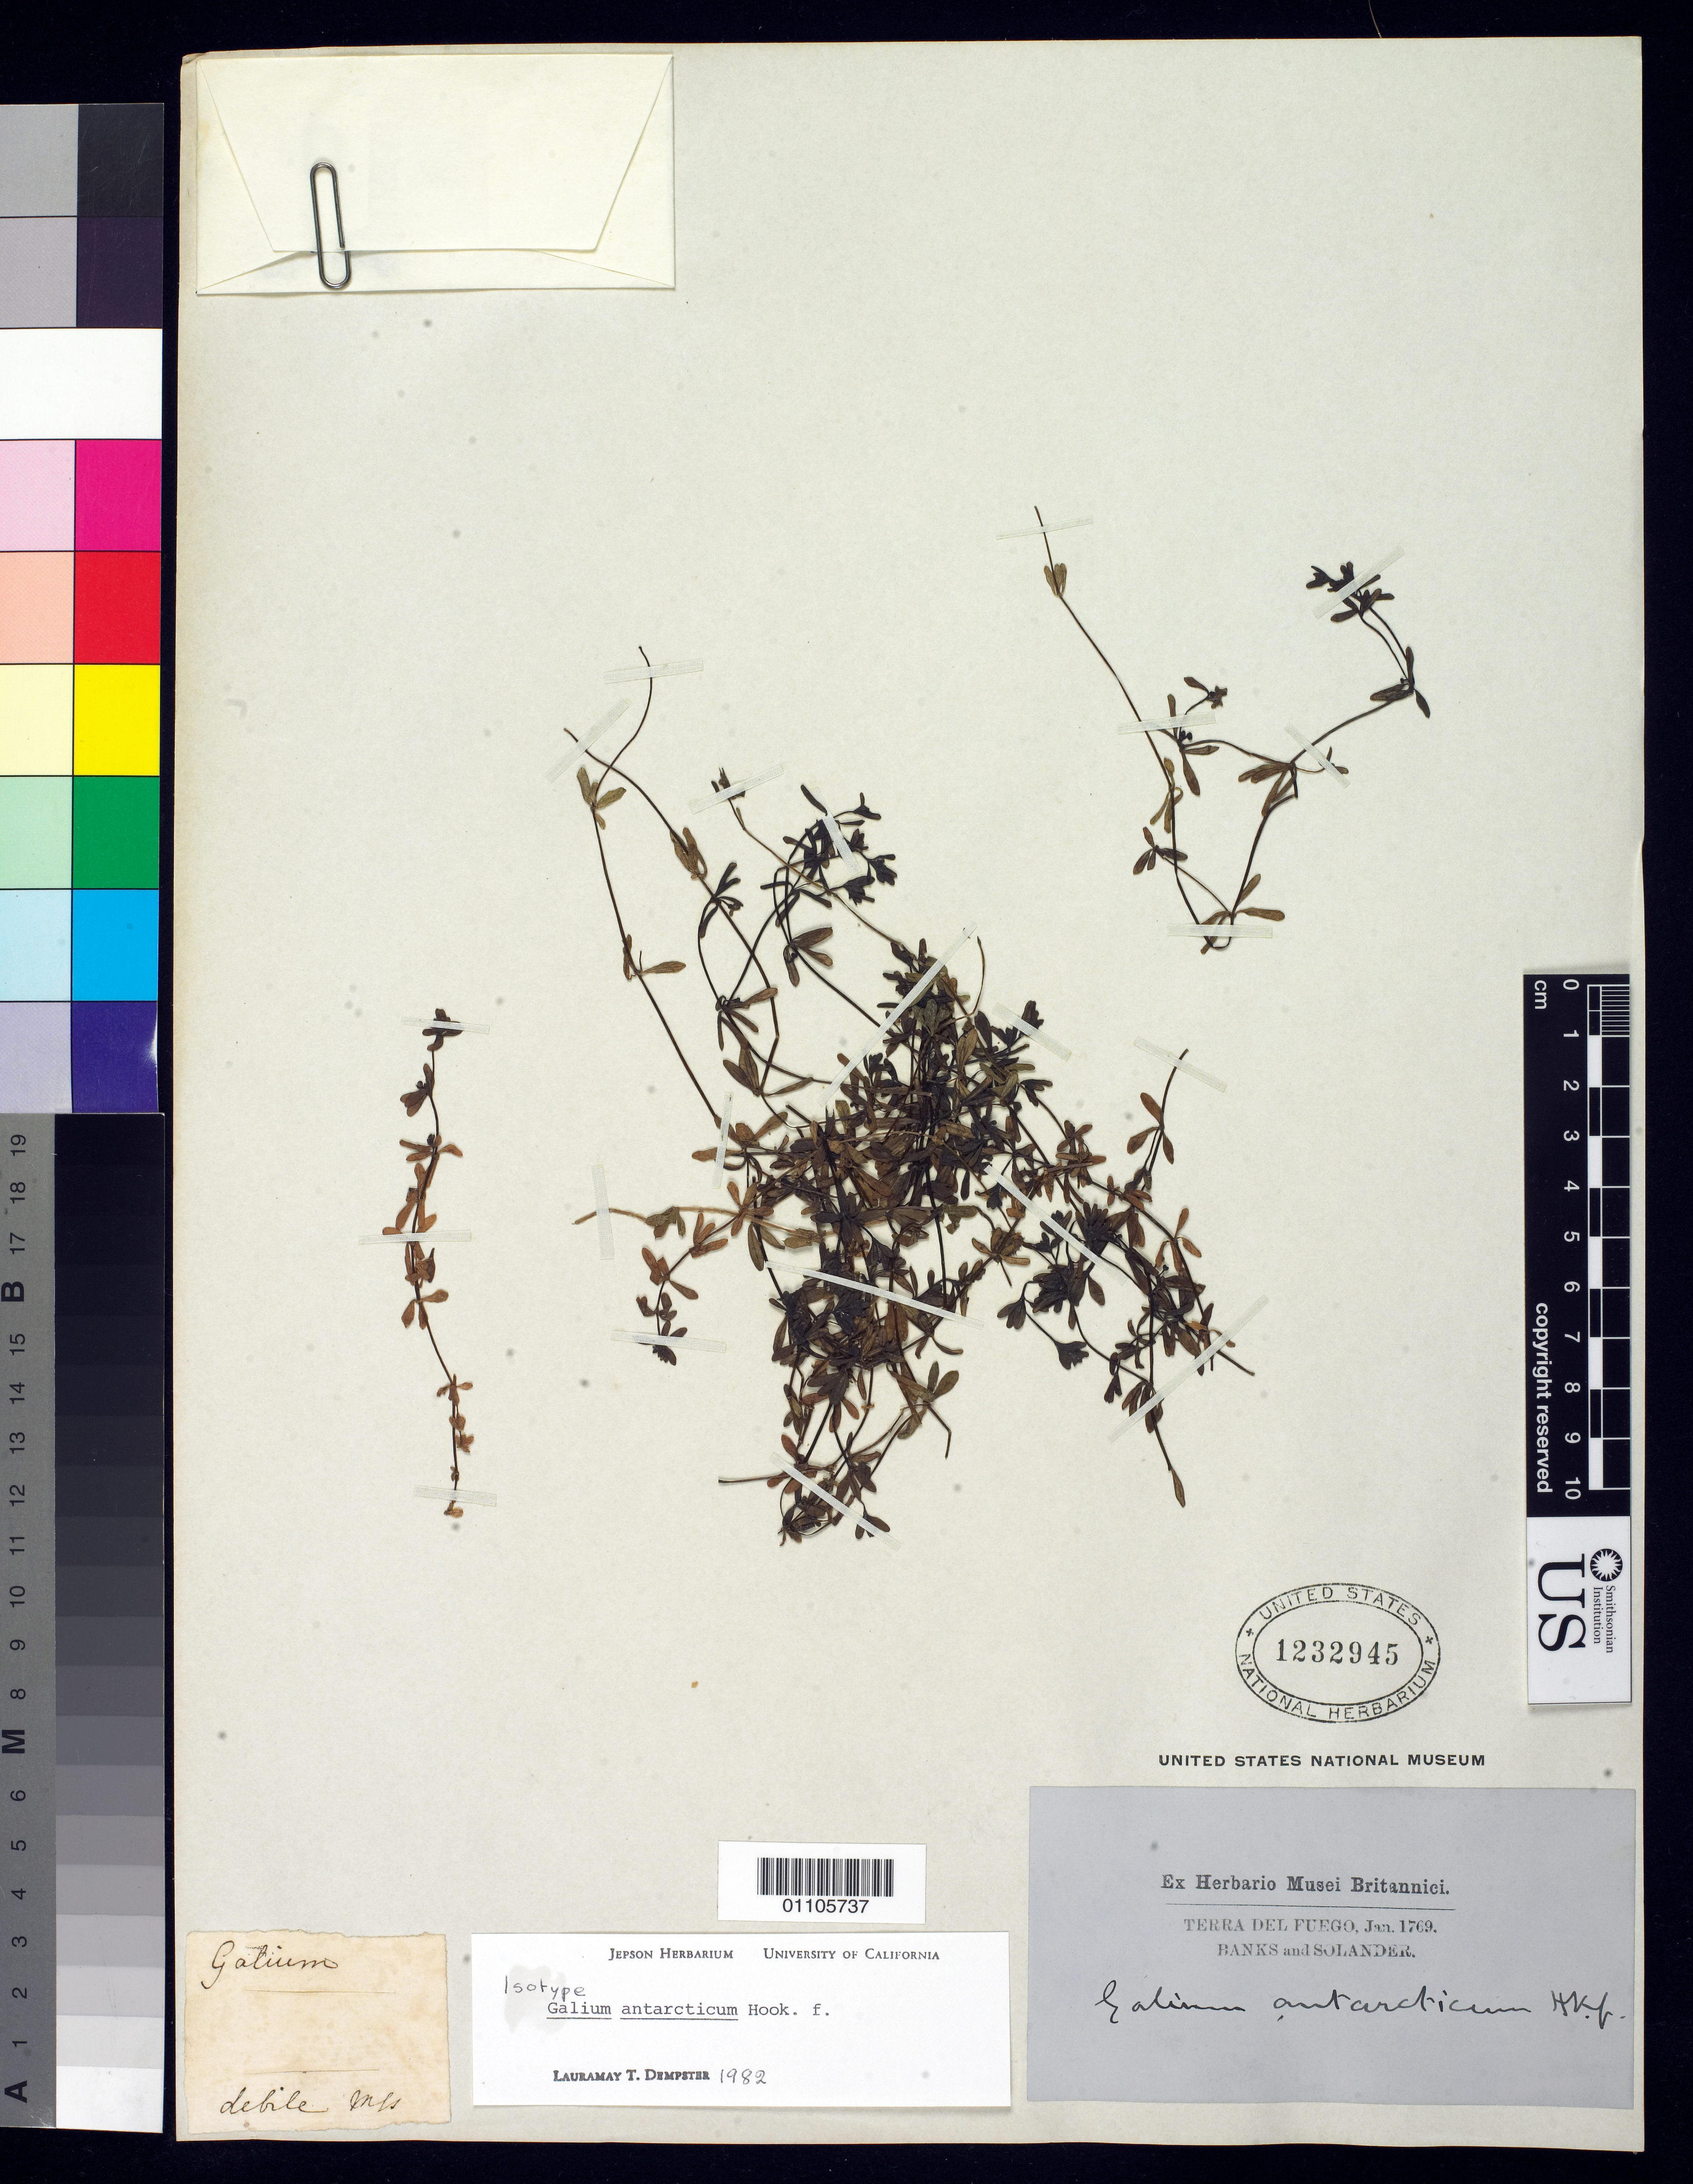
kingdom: Plantae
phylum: Tracheophyta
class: Magnoliopsida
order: Gentianales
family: Rubiaceae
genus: Galium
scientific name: Galium antarcticum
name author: Hook. f.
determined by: Dempster, L. T.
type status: Isolectotype; Isosyntype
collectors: J. Banks & D. C. Solander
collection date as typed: Jan 1769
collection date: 1769-01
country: Argentina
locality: Terra del Fuego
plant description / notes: Dempster credits lectotypification to D.M. Moore (1968, Vasc. Fl. Falkland Islands: 103) who cited the collection but not any herbarium. Dempster explicitly lectotypified and specified lectotype at BM.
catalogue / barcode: US 1232945